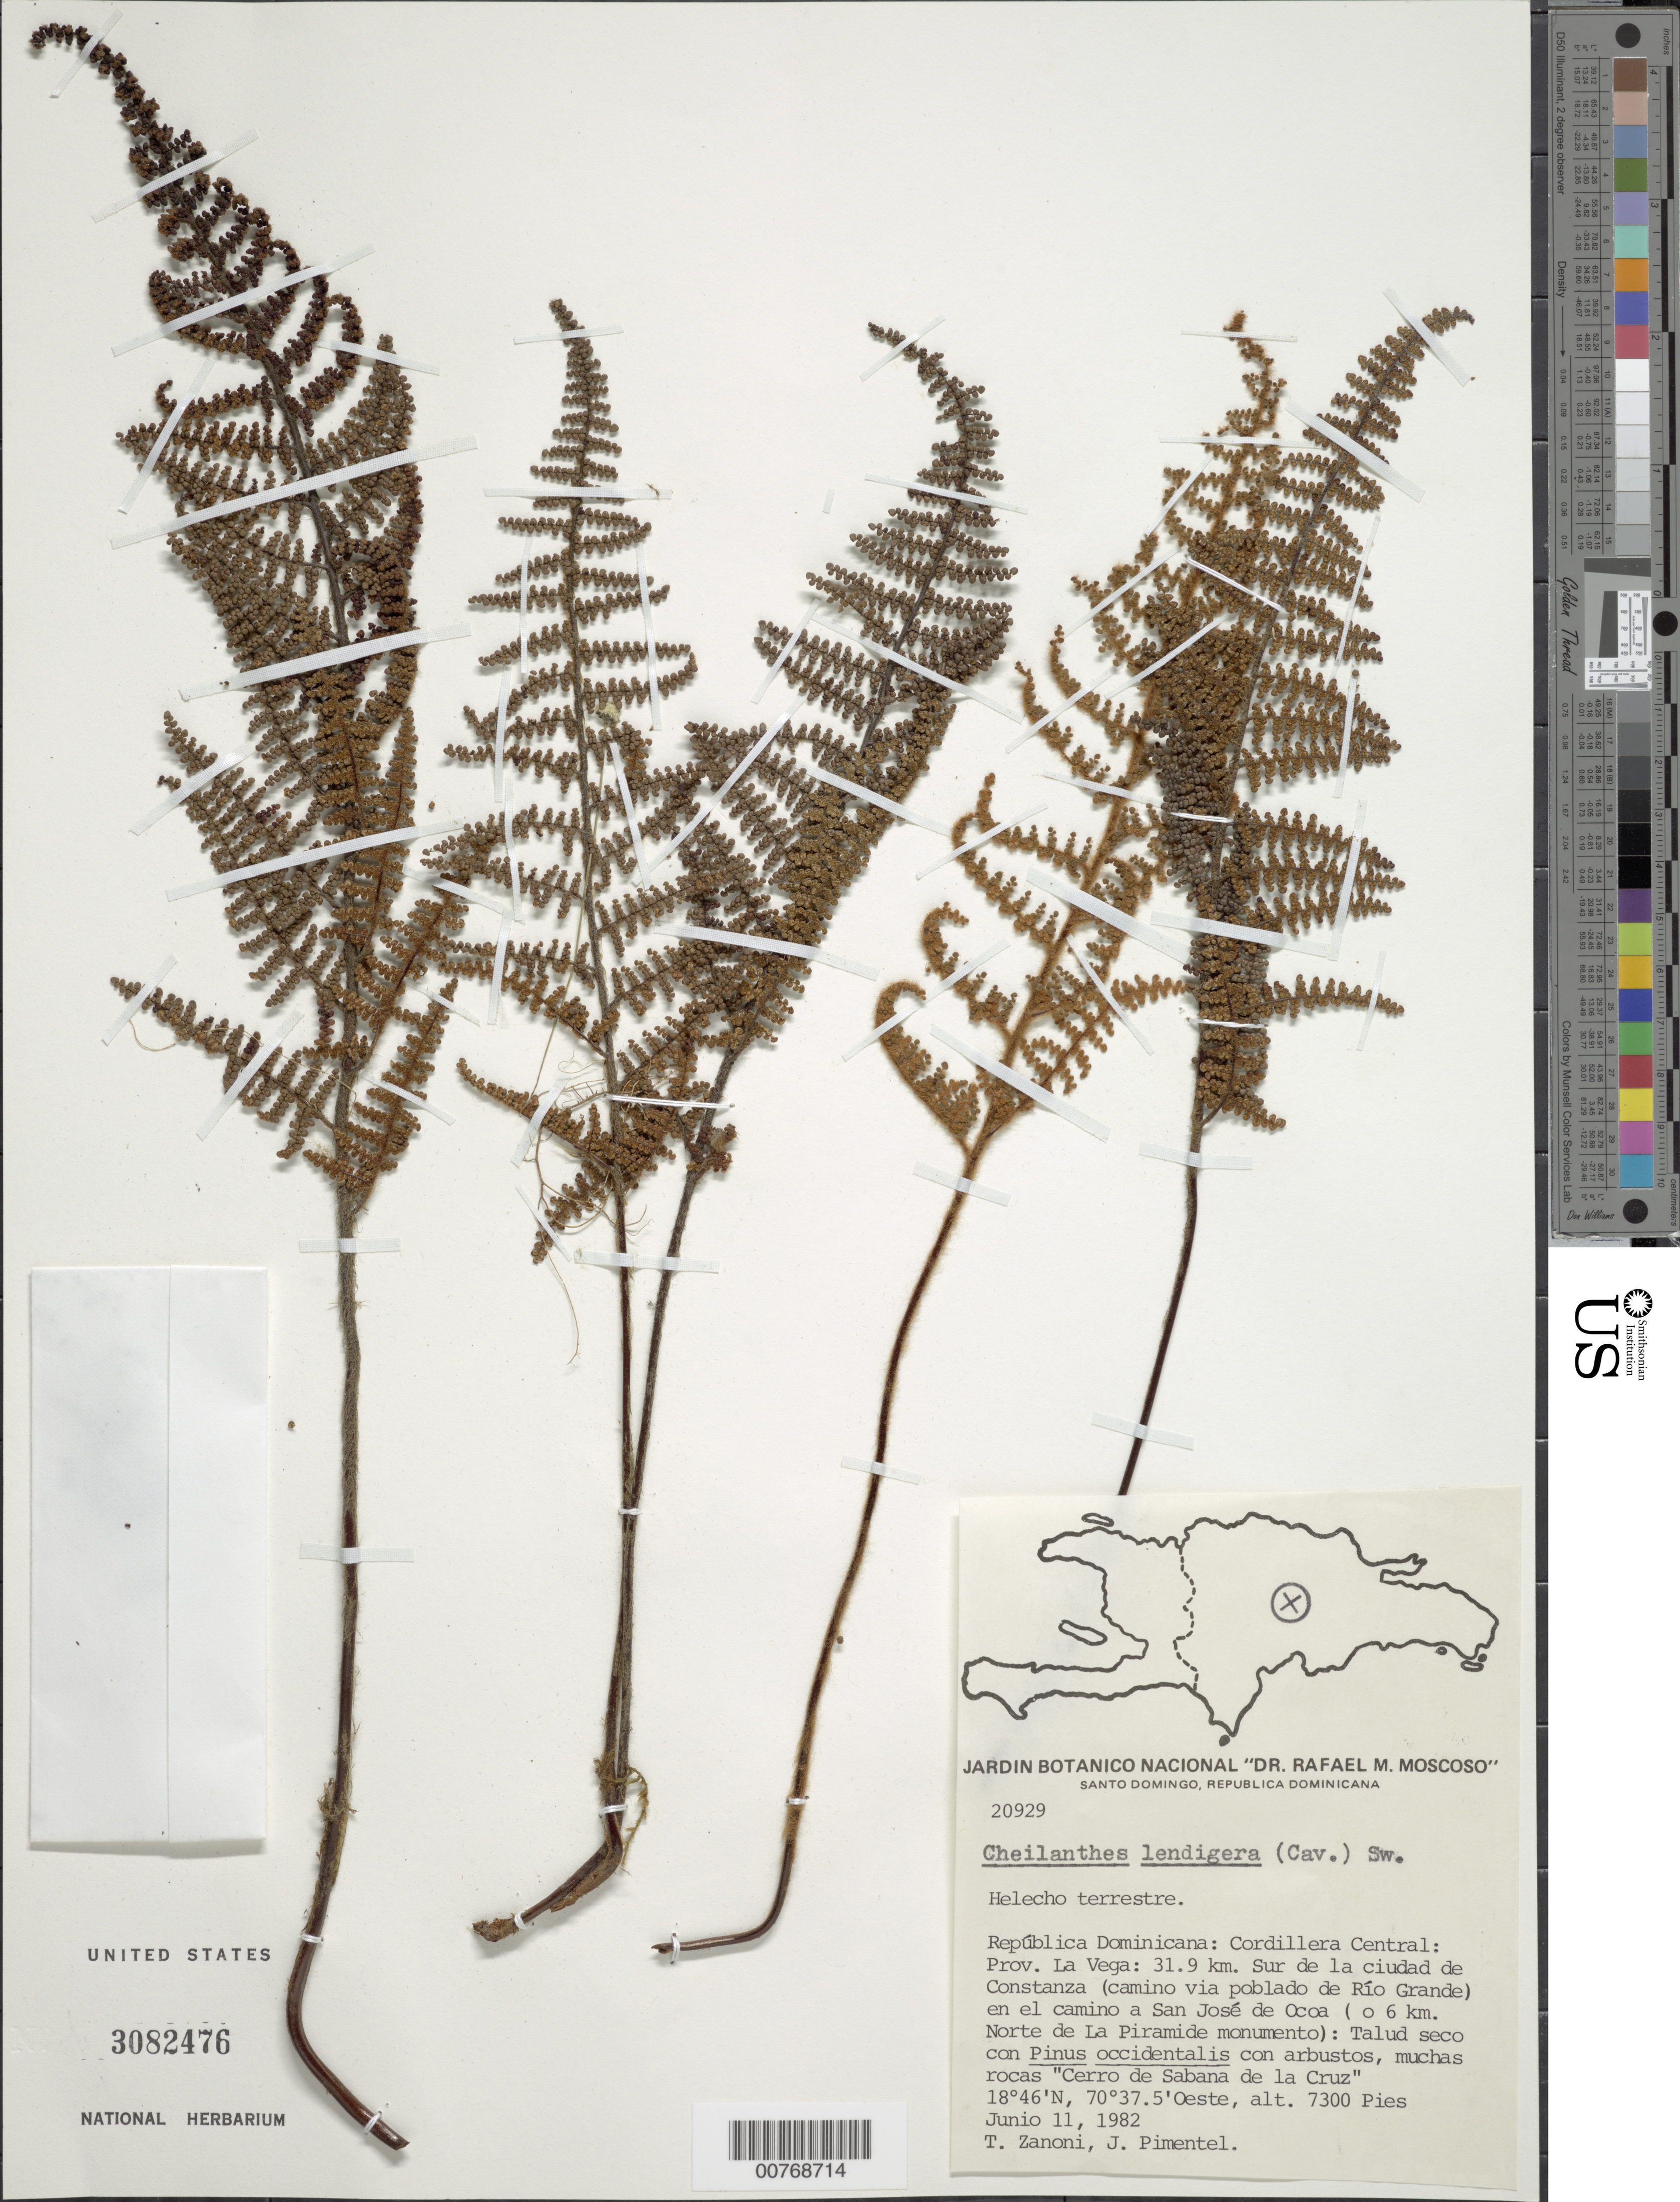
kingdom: Plantae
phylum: Tracheophyta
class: Polypodiopsida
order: Polypodiales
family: Pteridaceae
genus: Myriopteris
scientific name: Myriopteris lendigera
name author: (Cav.) J. Sm.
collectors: T. A. Zanoni & J. Pimentel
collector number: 20929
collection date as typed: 11 Jun 1982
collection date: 1982-06-11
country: Dominican Republic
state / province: La Vega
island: Hispaniola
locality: Cordillera Central, Provincia La Vega, 31.9 km S de la ciudad de Constanza (camino via poblado de Rio Grande, en el camino a San José de Ocoa) o 6 km N de la Piramide monumento). Cerro de Sabana de la Cruz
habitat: Talud seco con Pinus occidentalis con arbustos, muchas rocas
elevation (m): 2225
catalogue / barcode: US 3082476